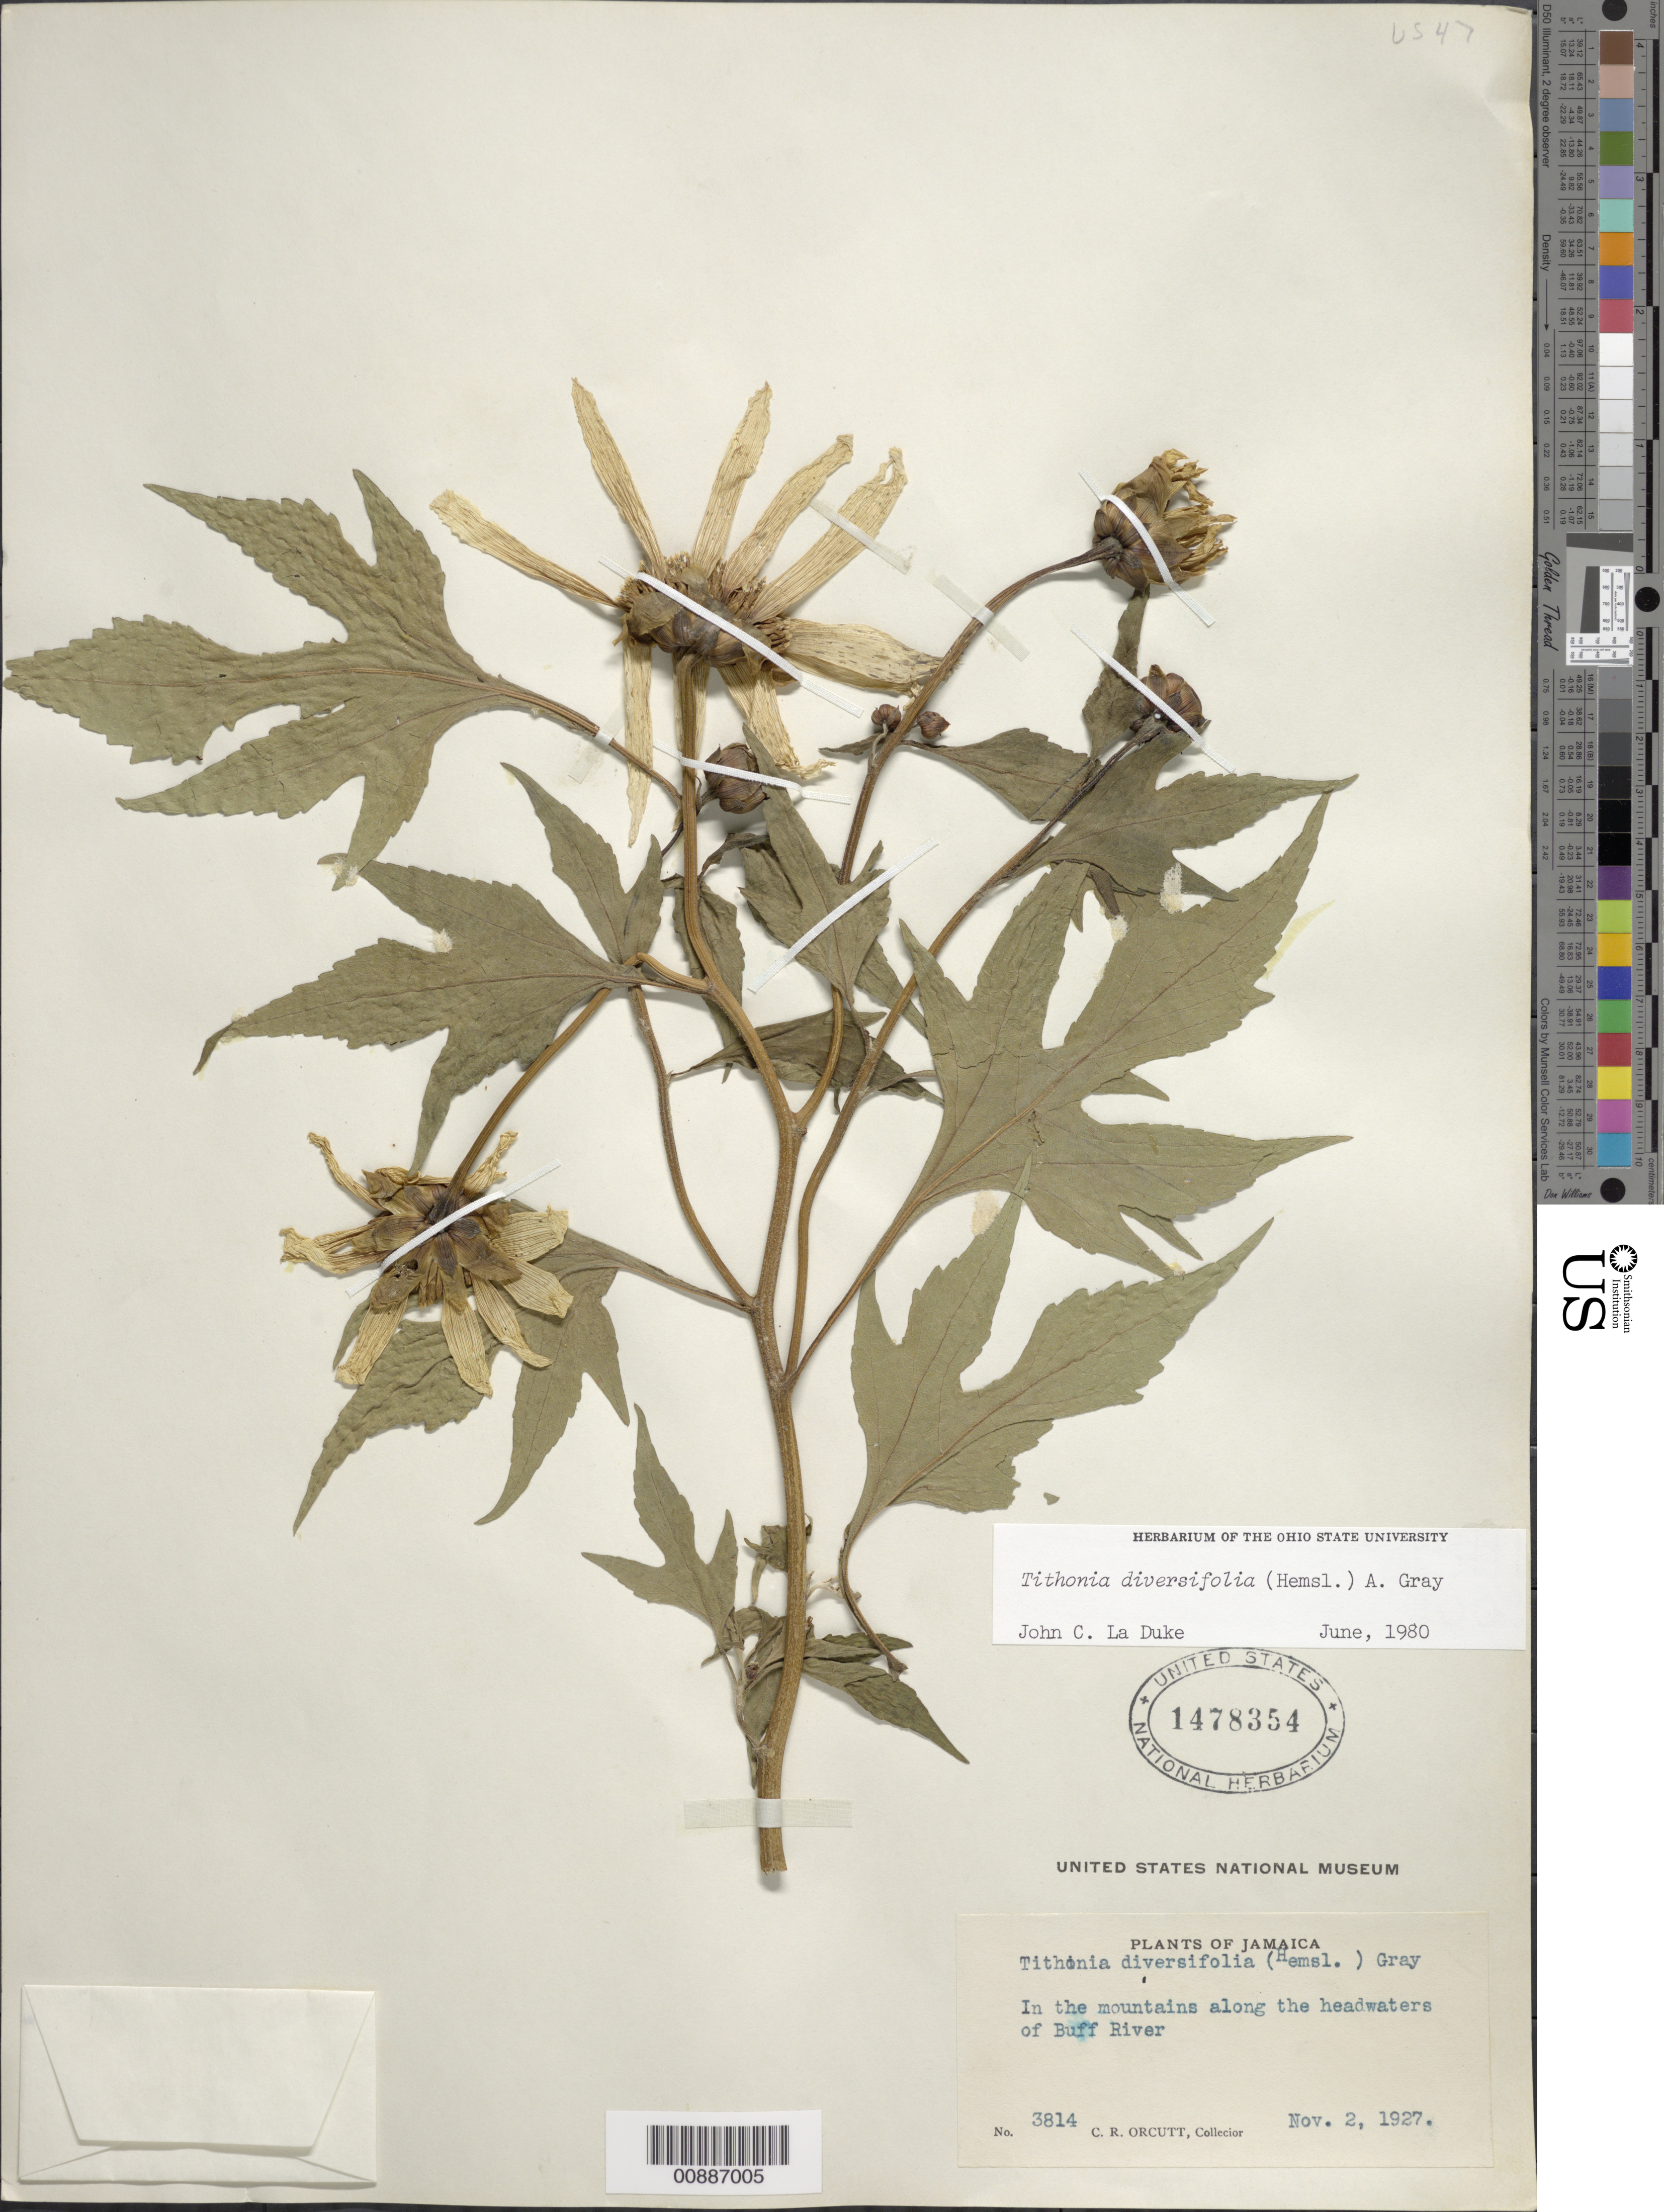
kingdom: Plantae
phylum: Tracheophyta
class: Magnoliopsida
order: Asterales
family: Asteraceae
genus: Tithonia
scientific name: Tithonia diversifolia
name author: (Hemsl.) A. Gray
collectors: C. R. Orcutt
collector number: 3814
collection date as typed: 02 Nov 1927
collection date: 1927-11-02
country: Jamaica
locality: In the mountains along the headwaters of Buff River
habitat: Montane, along headwaters of river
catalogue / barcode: US 1478354